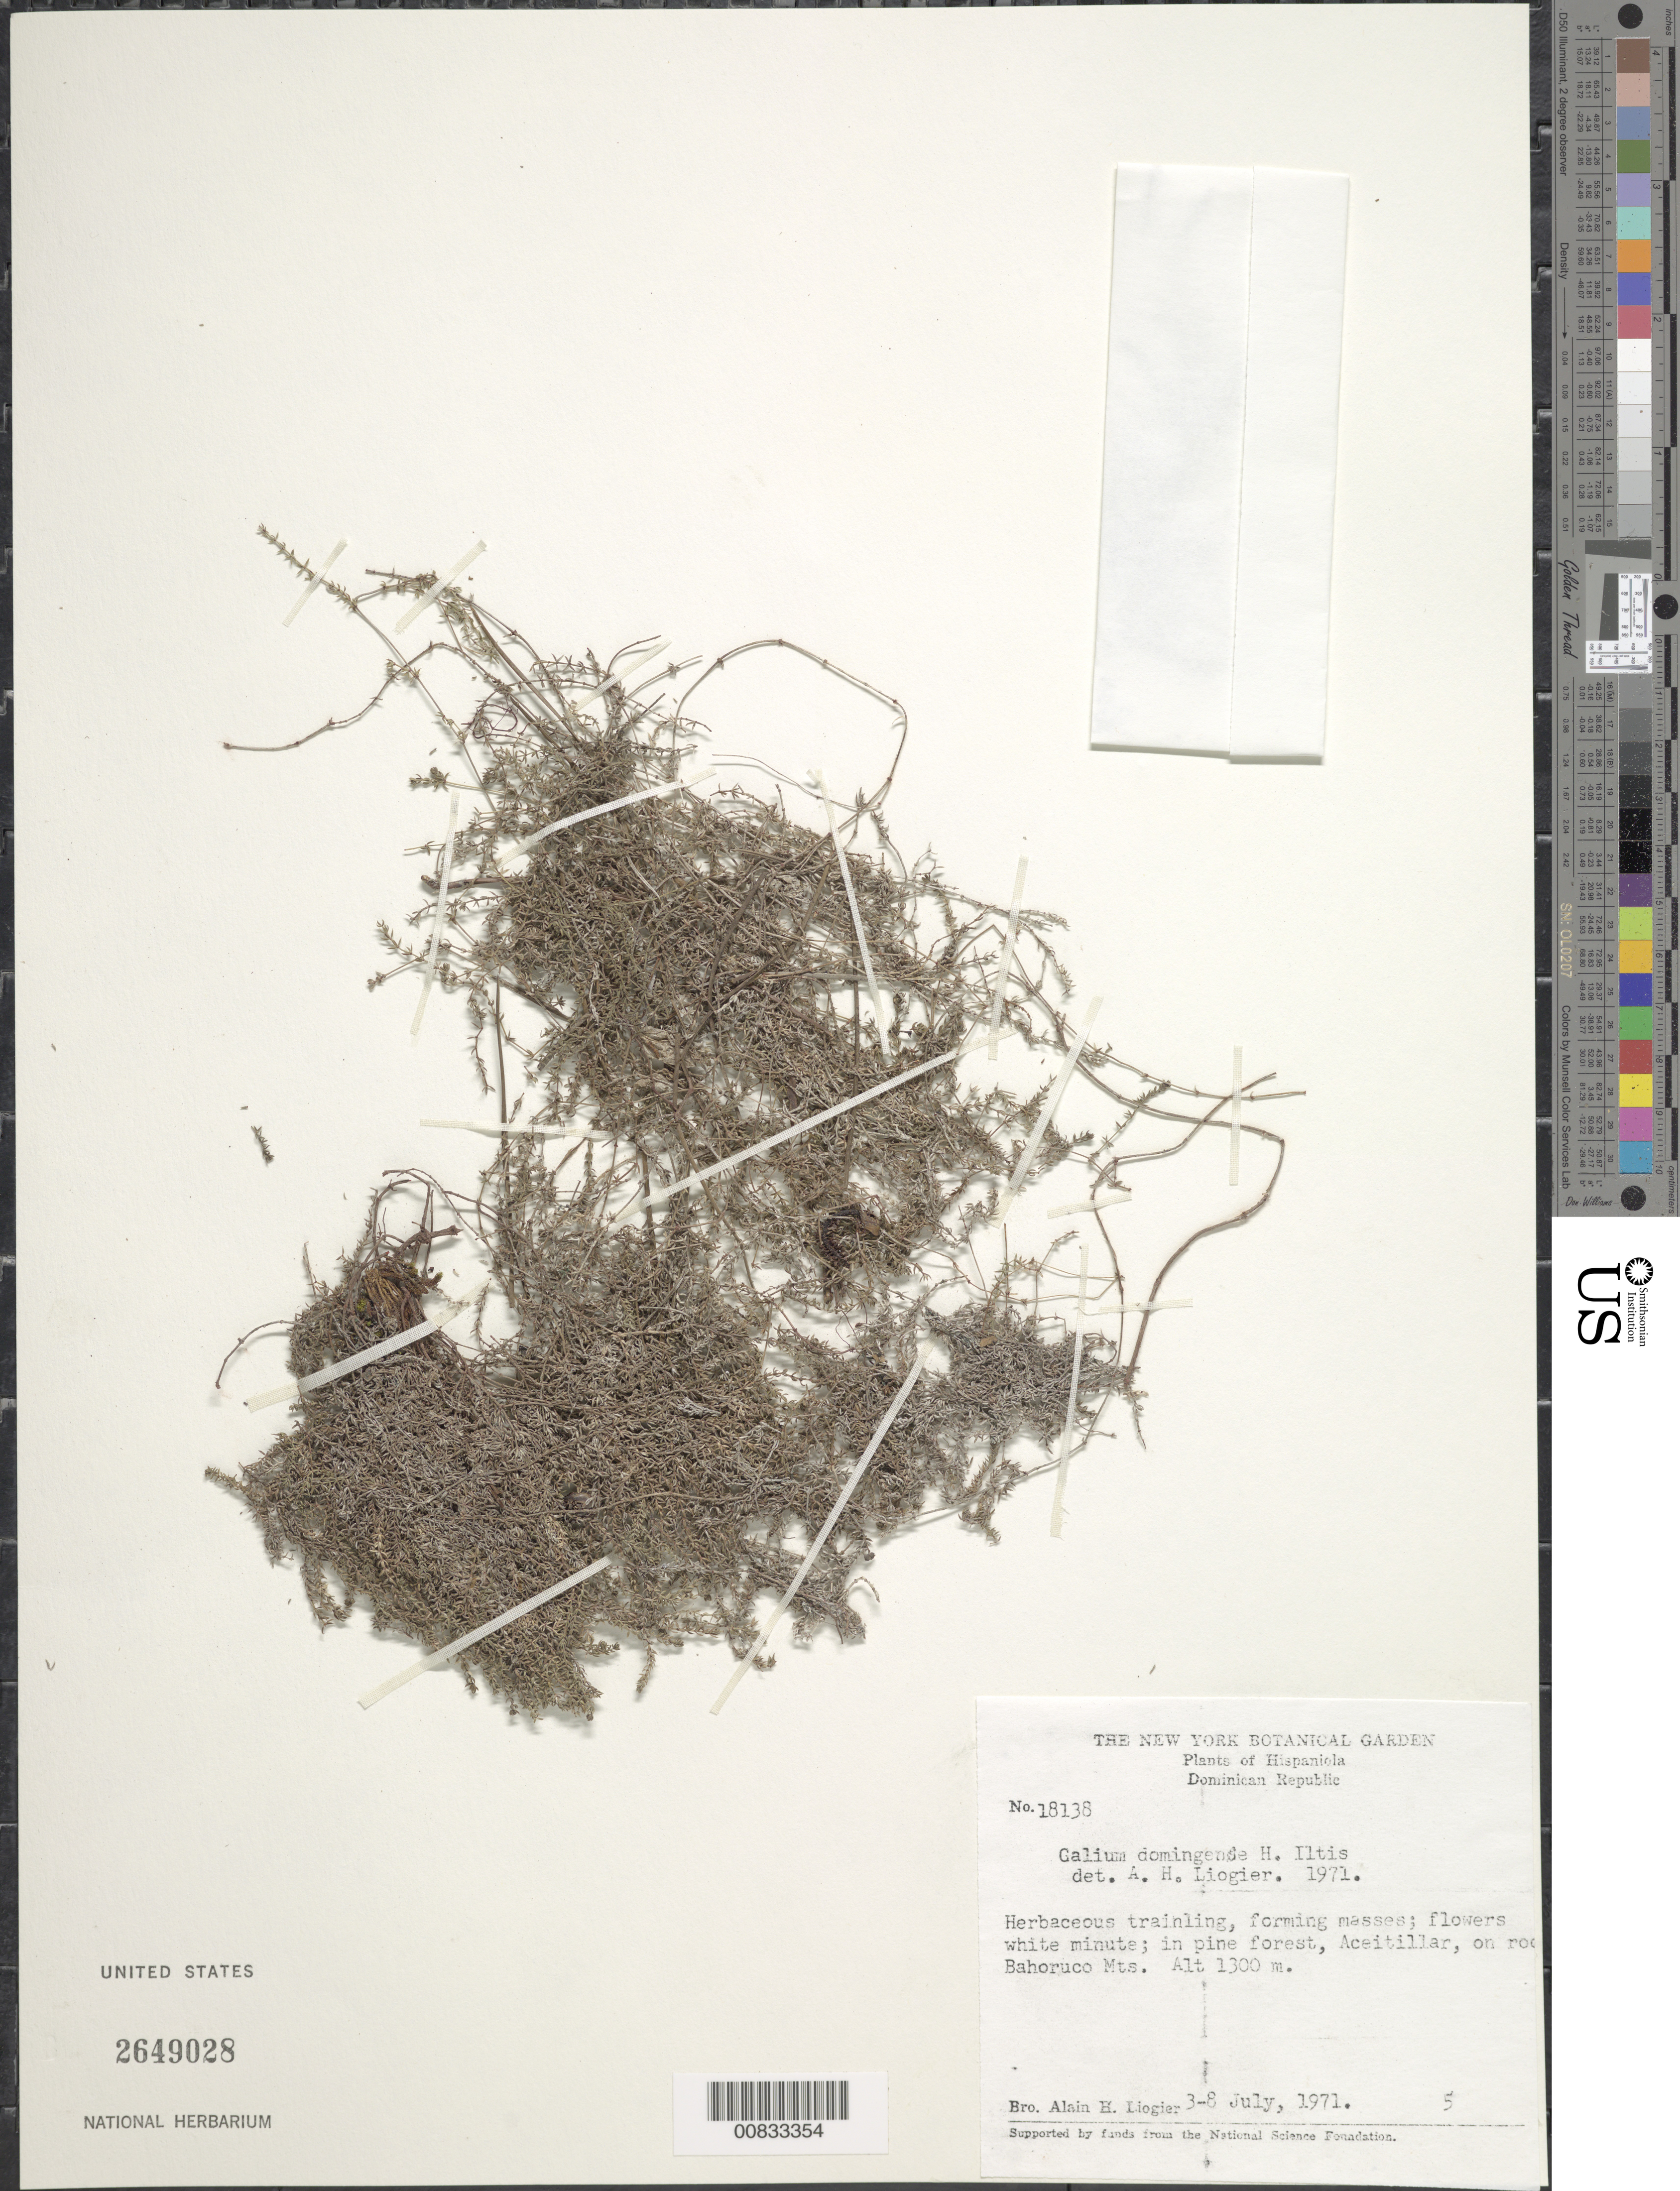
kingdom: Plantae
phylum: Tracheophyta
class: Magnoliopsida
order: Gentianales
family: Rubiaceae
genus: Galium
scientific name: Galium domingense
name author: Iltis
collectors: A. H. Liogier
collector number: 18138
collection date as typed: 03 Jul 1971 to 08 Jul 1971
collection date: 1971-07-03/1971-07-08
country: Dominican Republic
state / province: Barahona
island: Hispaniola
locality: Aceitillar, Bahoruco Mts.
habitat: On rocks in pine forest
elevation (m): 1300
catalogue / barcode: US 2649028